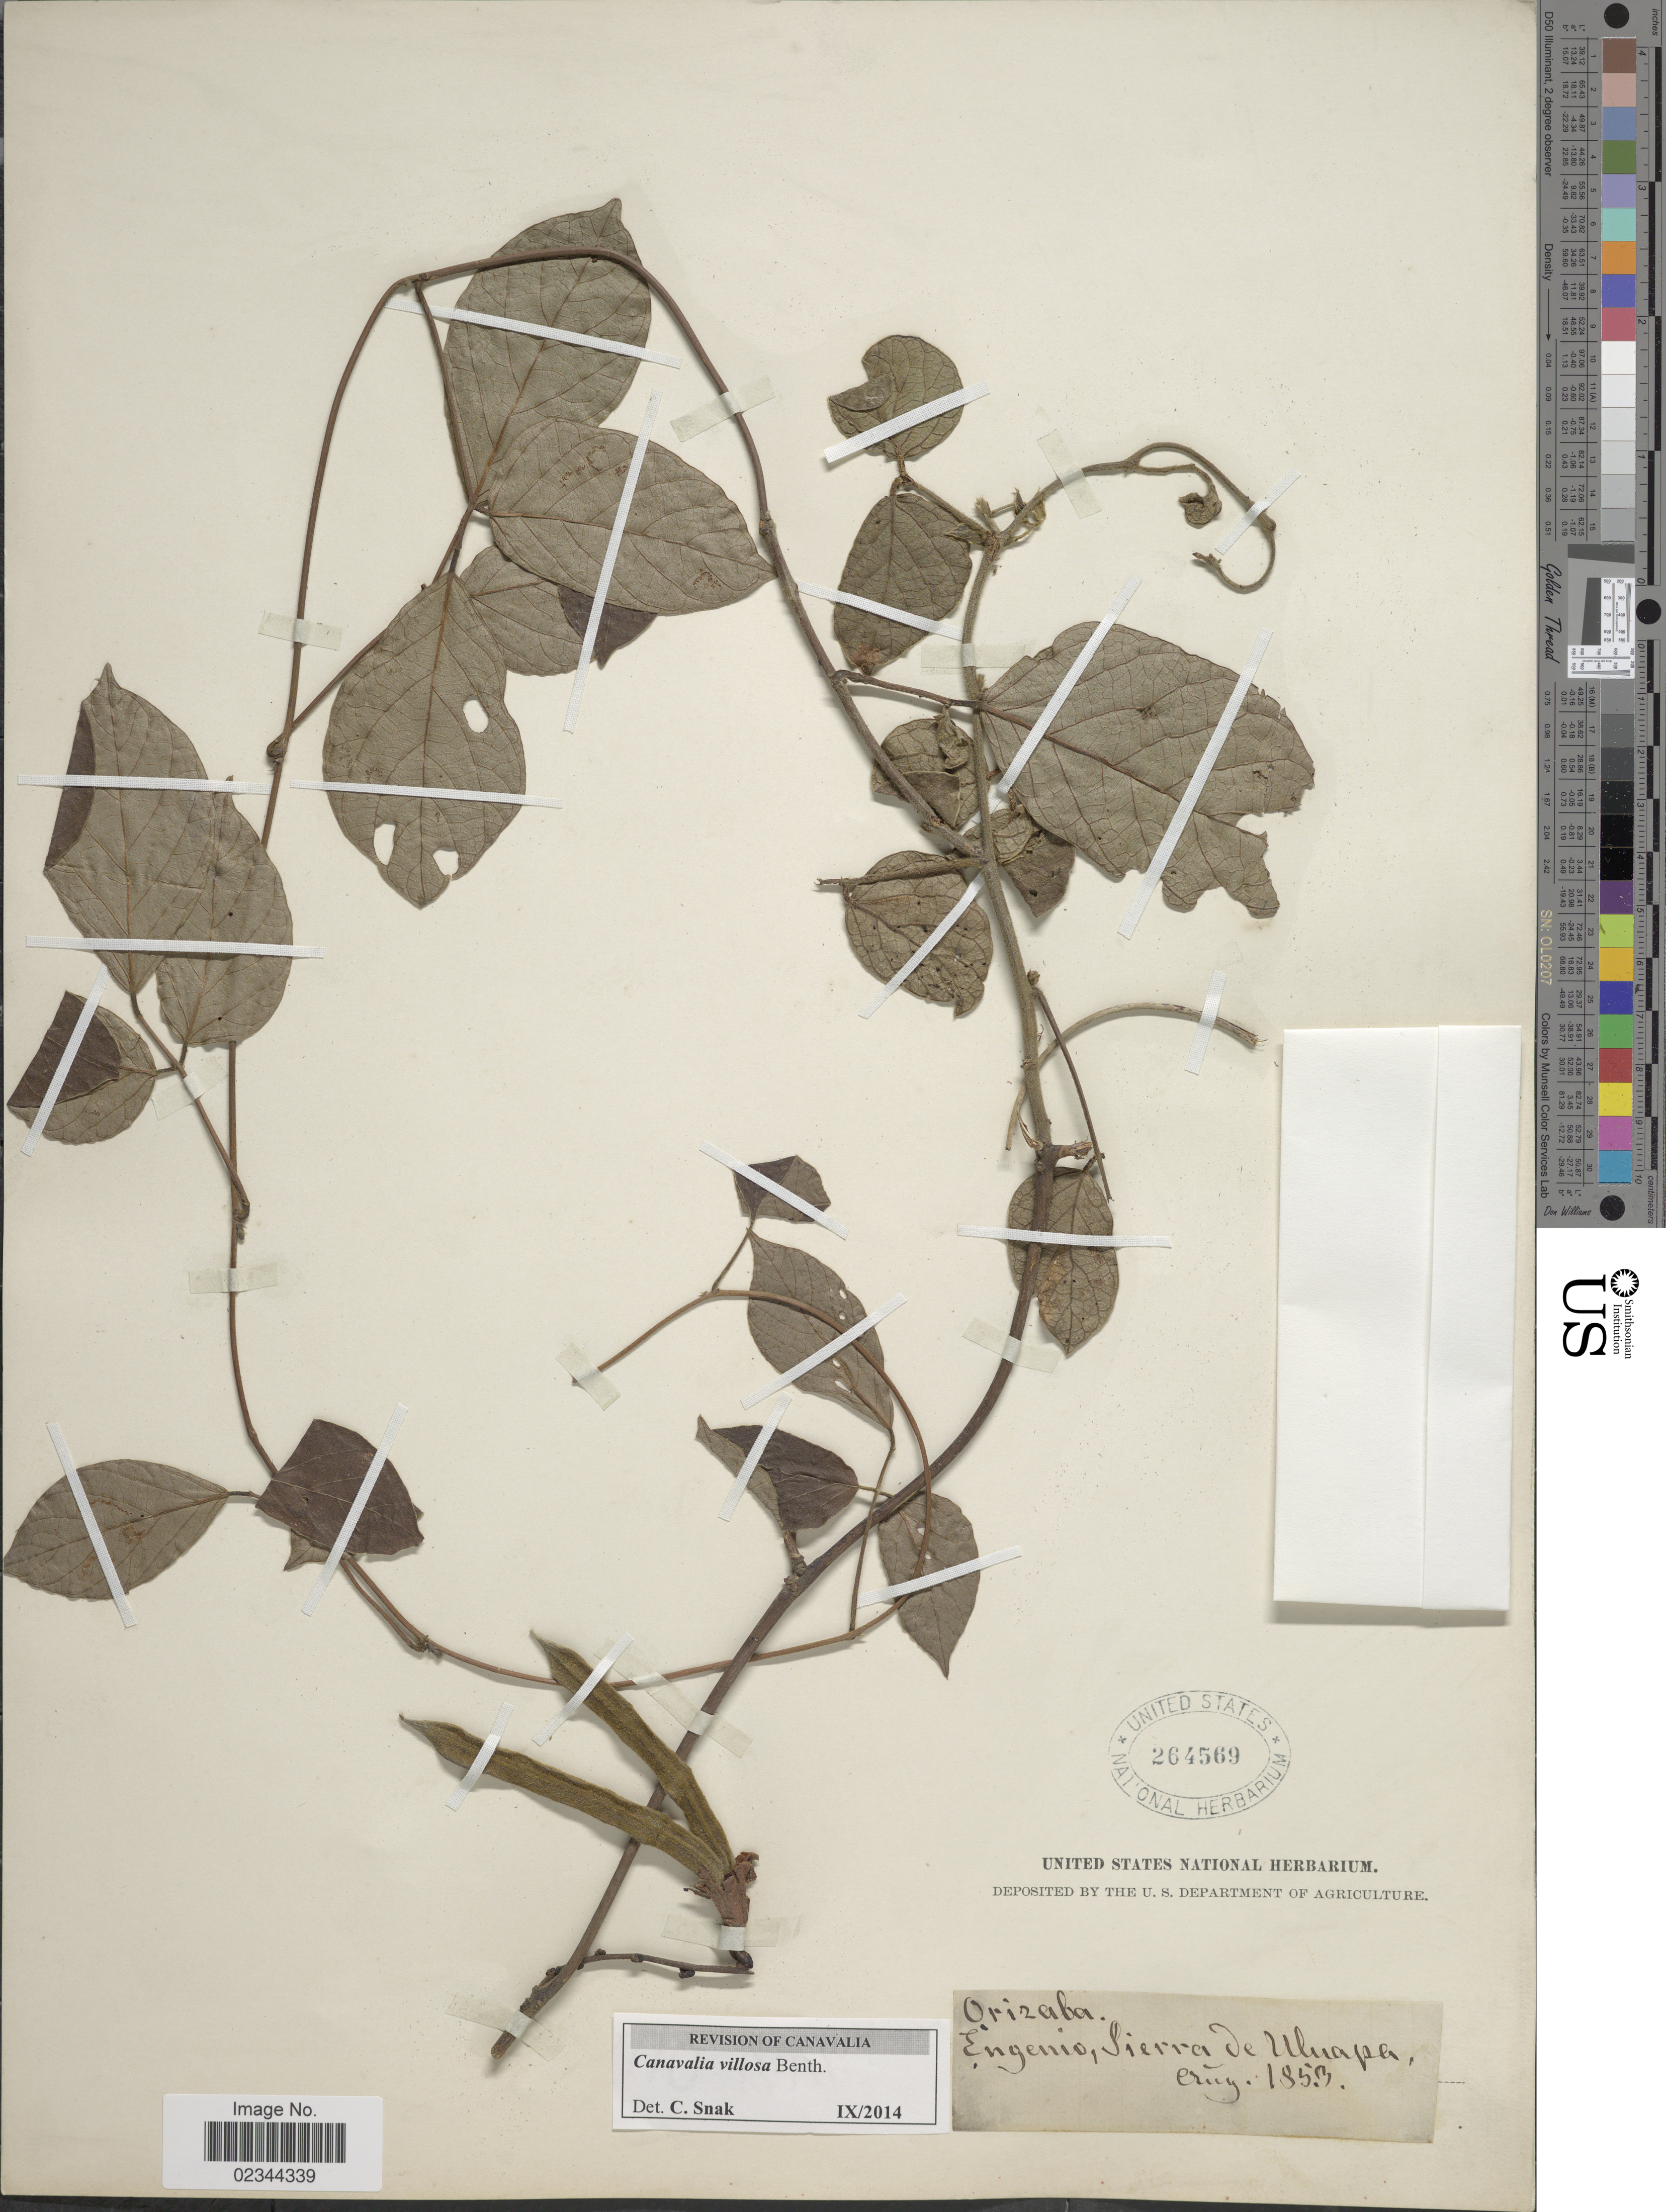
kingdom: Plantae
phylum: Tracheophyta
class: Magnoliopsida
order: Fabales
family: Fabaceae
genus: Canavalia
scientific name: Canavalia villosa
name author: Benth.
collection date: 1853-08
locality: Orizaba, Eugenio [interpreted], Sierra de Uluapa.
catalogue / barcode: US 264569